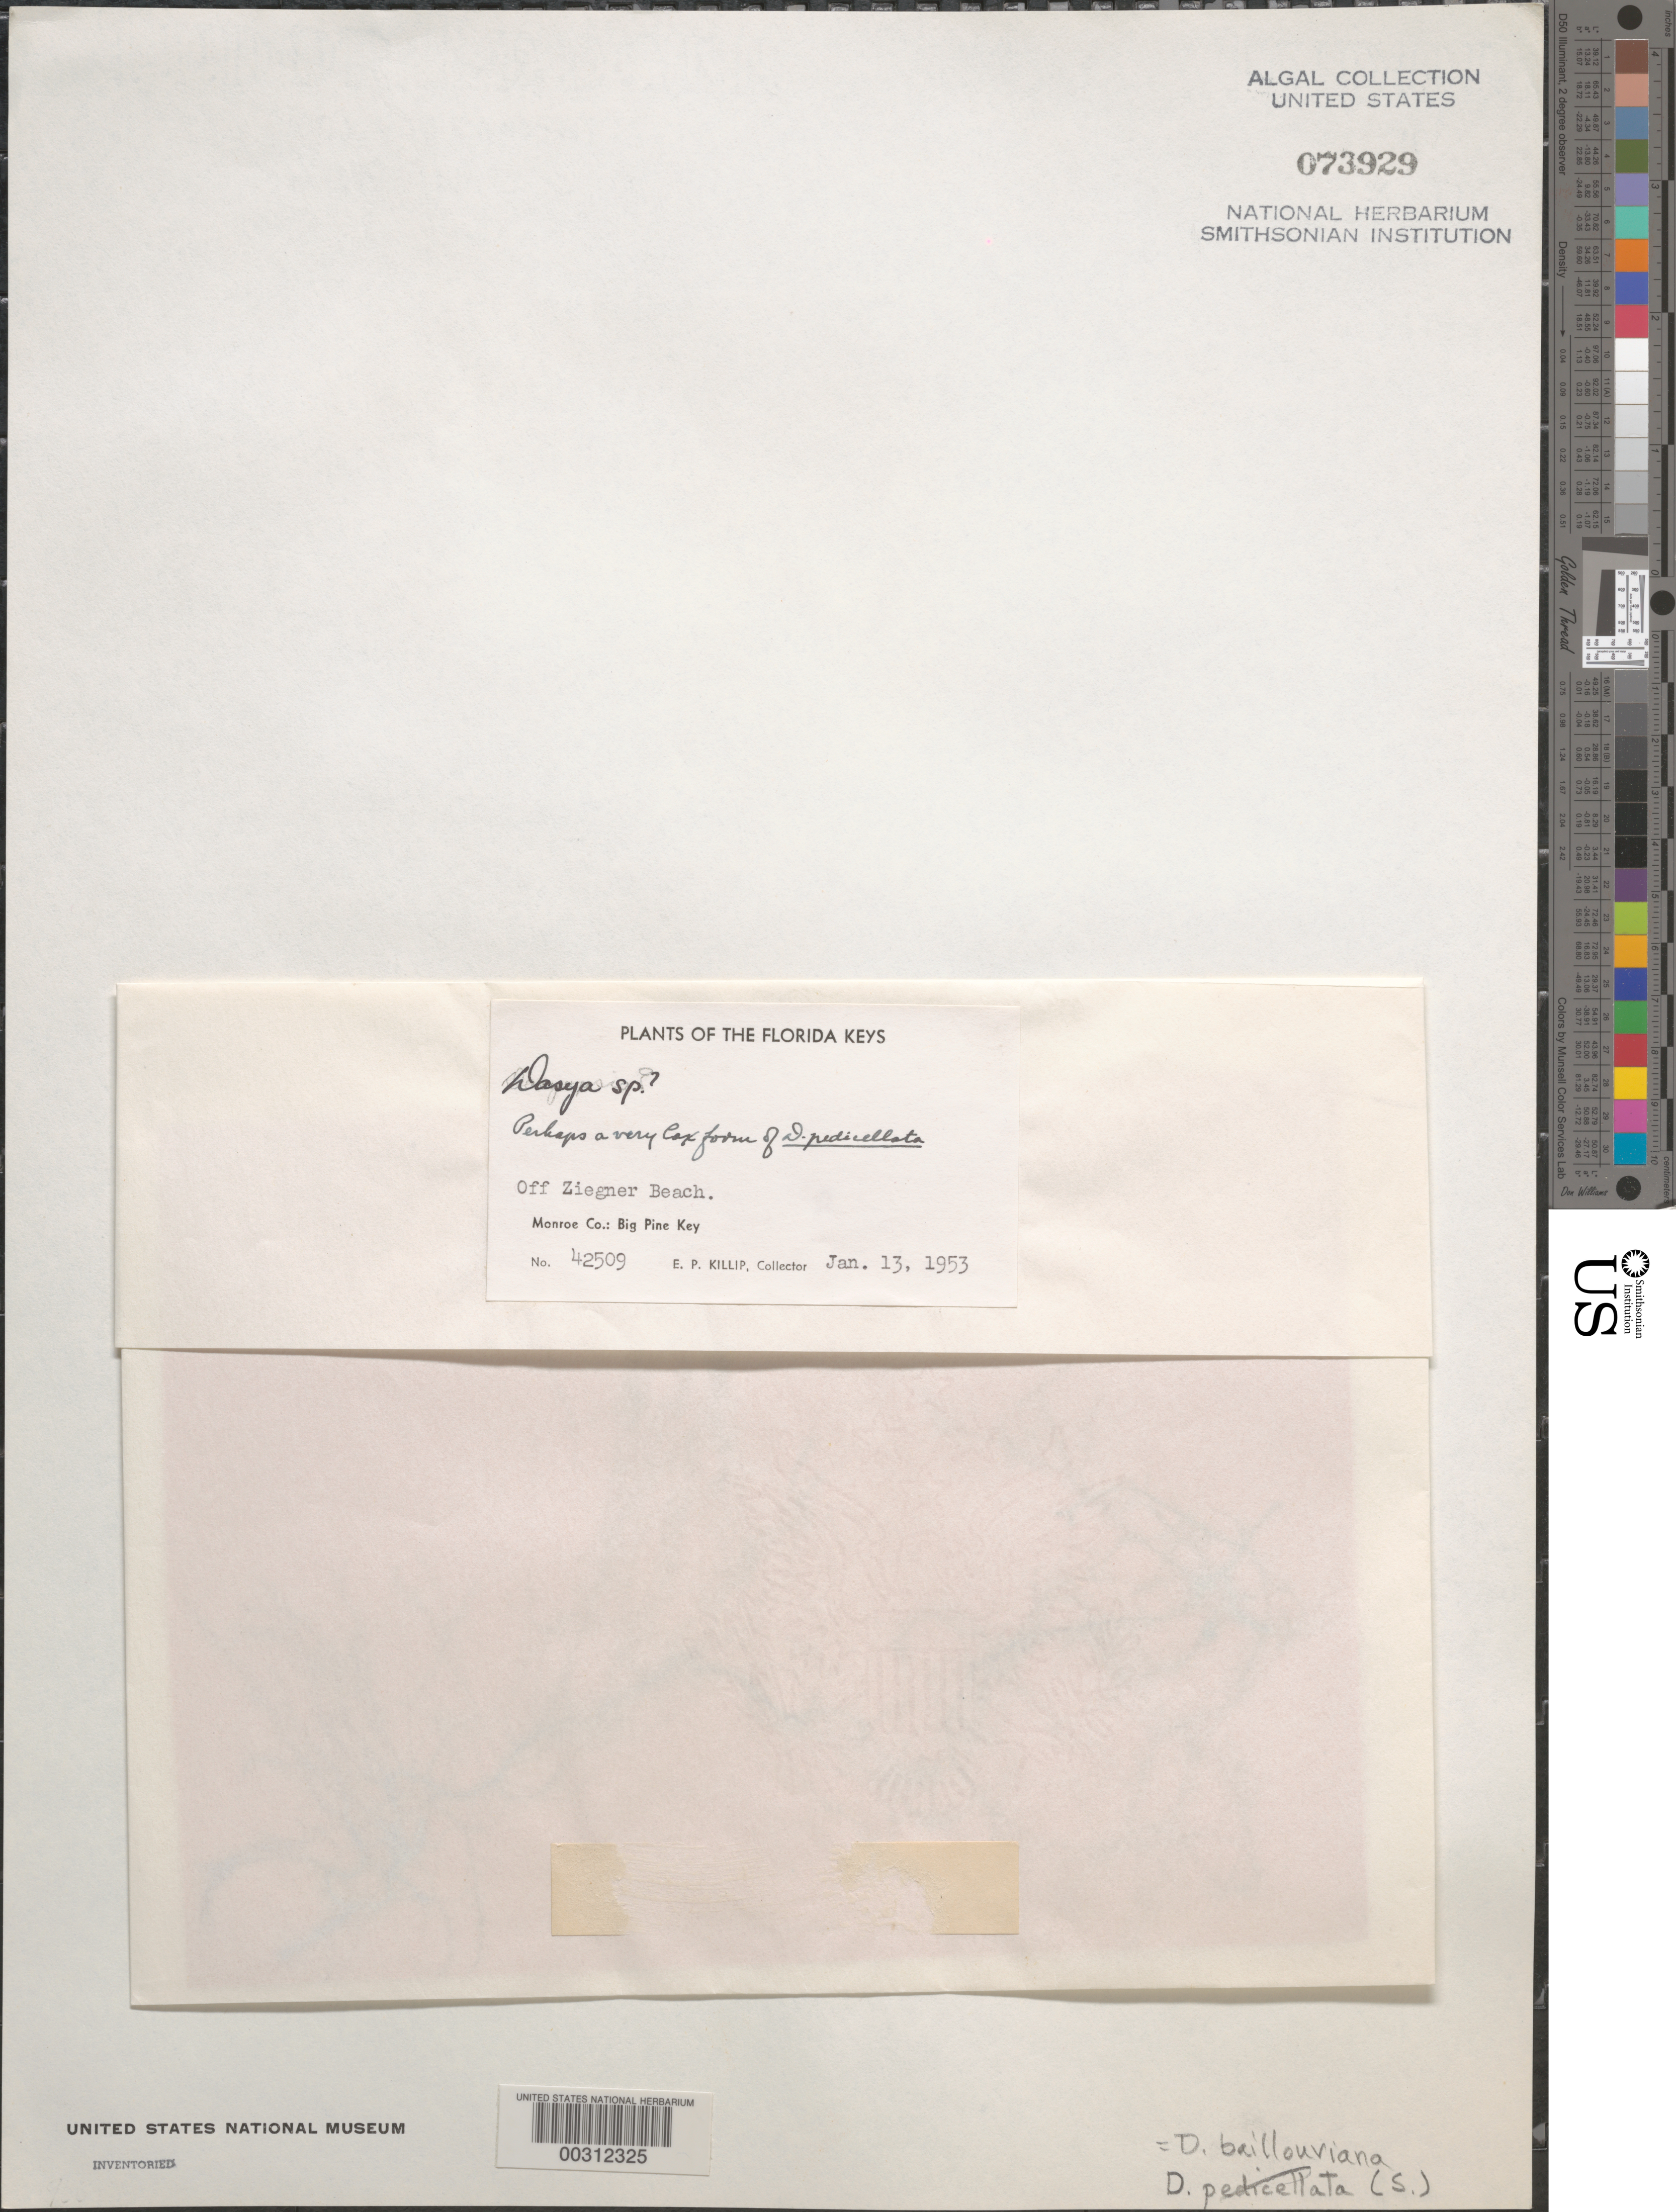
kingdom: Plantae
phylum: Rhodophyta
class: Florideophyceae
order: Ceramiales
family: Dasyaceae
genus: Dasya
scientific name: Dasya baillouviana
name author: (S.G. Gmel.) Mont.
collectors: E. P. Killip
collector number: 42509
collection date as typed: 13 Jan 1953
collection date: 1953-01-13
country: United States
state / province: Florida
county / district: Monroe County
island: Big Pine Key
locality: Off Ziegner Beach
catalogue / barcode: US 73929